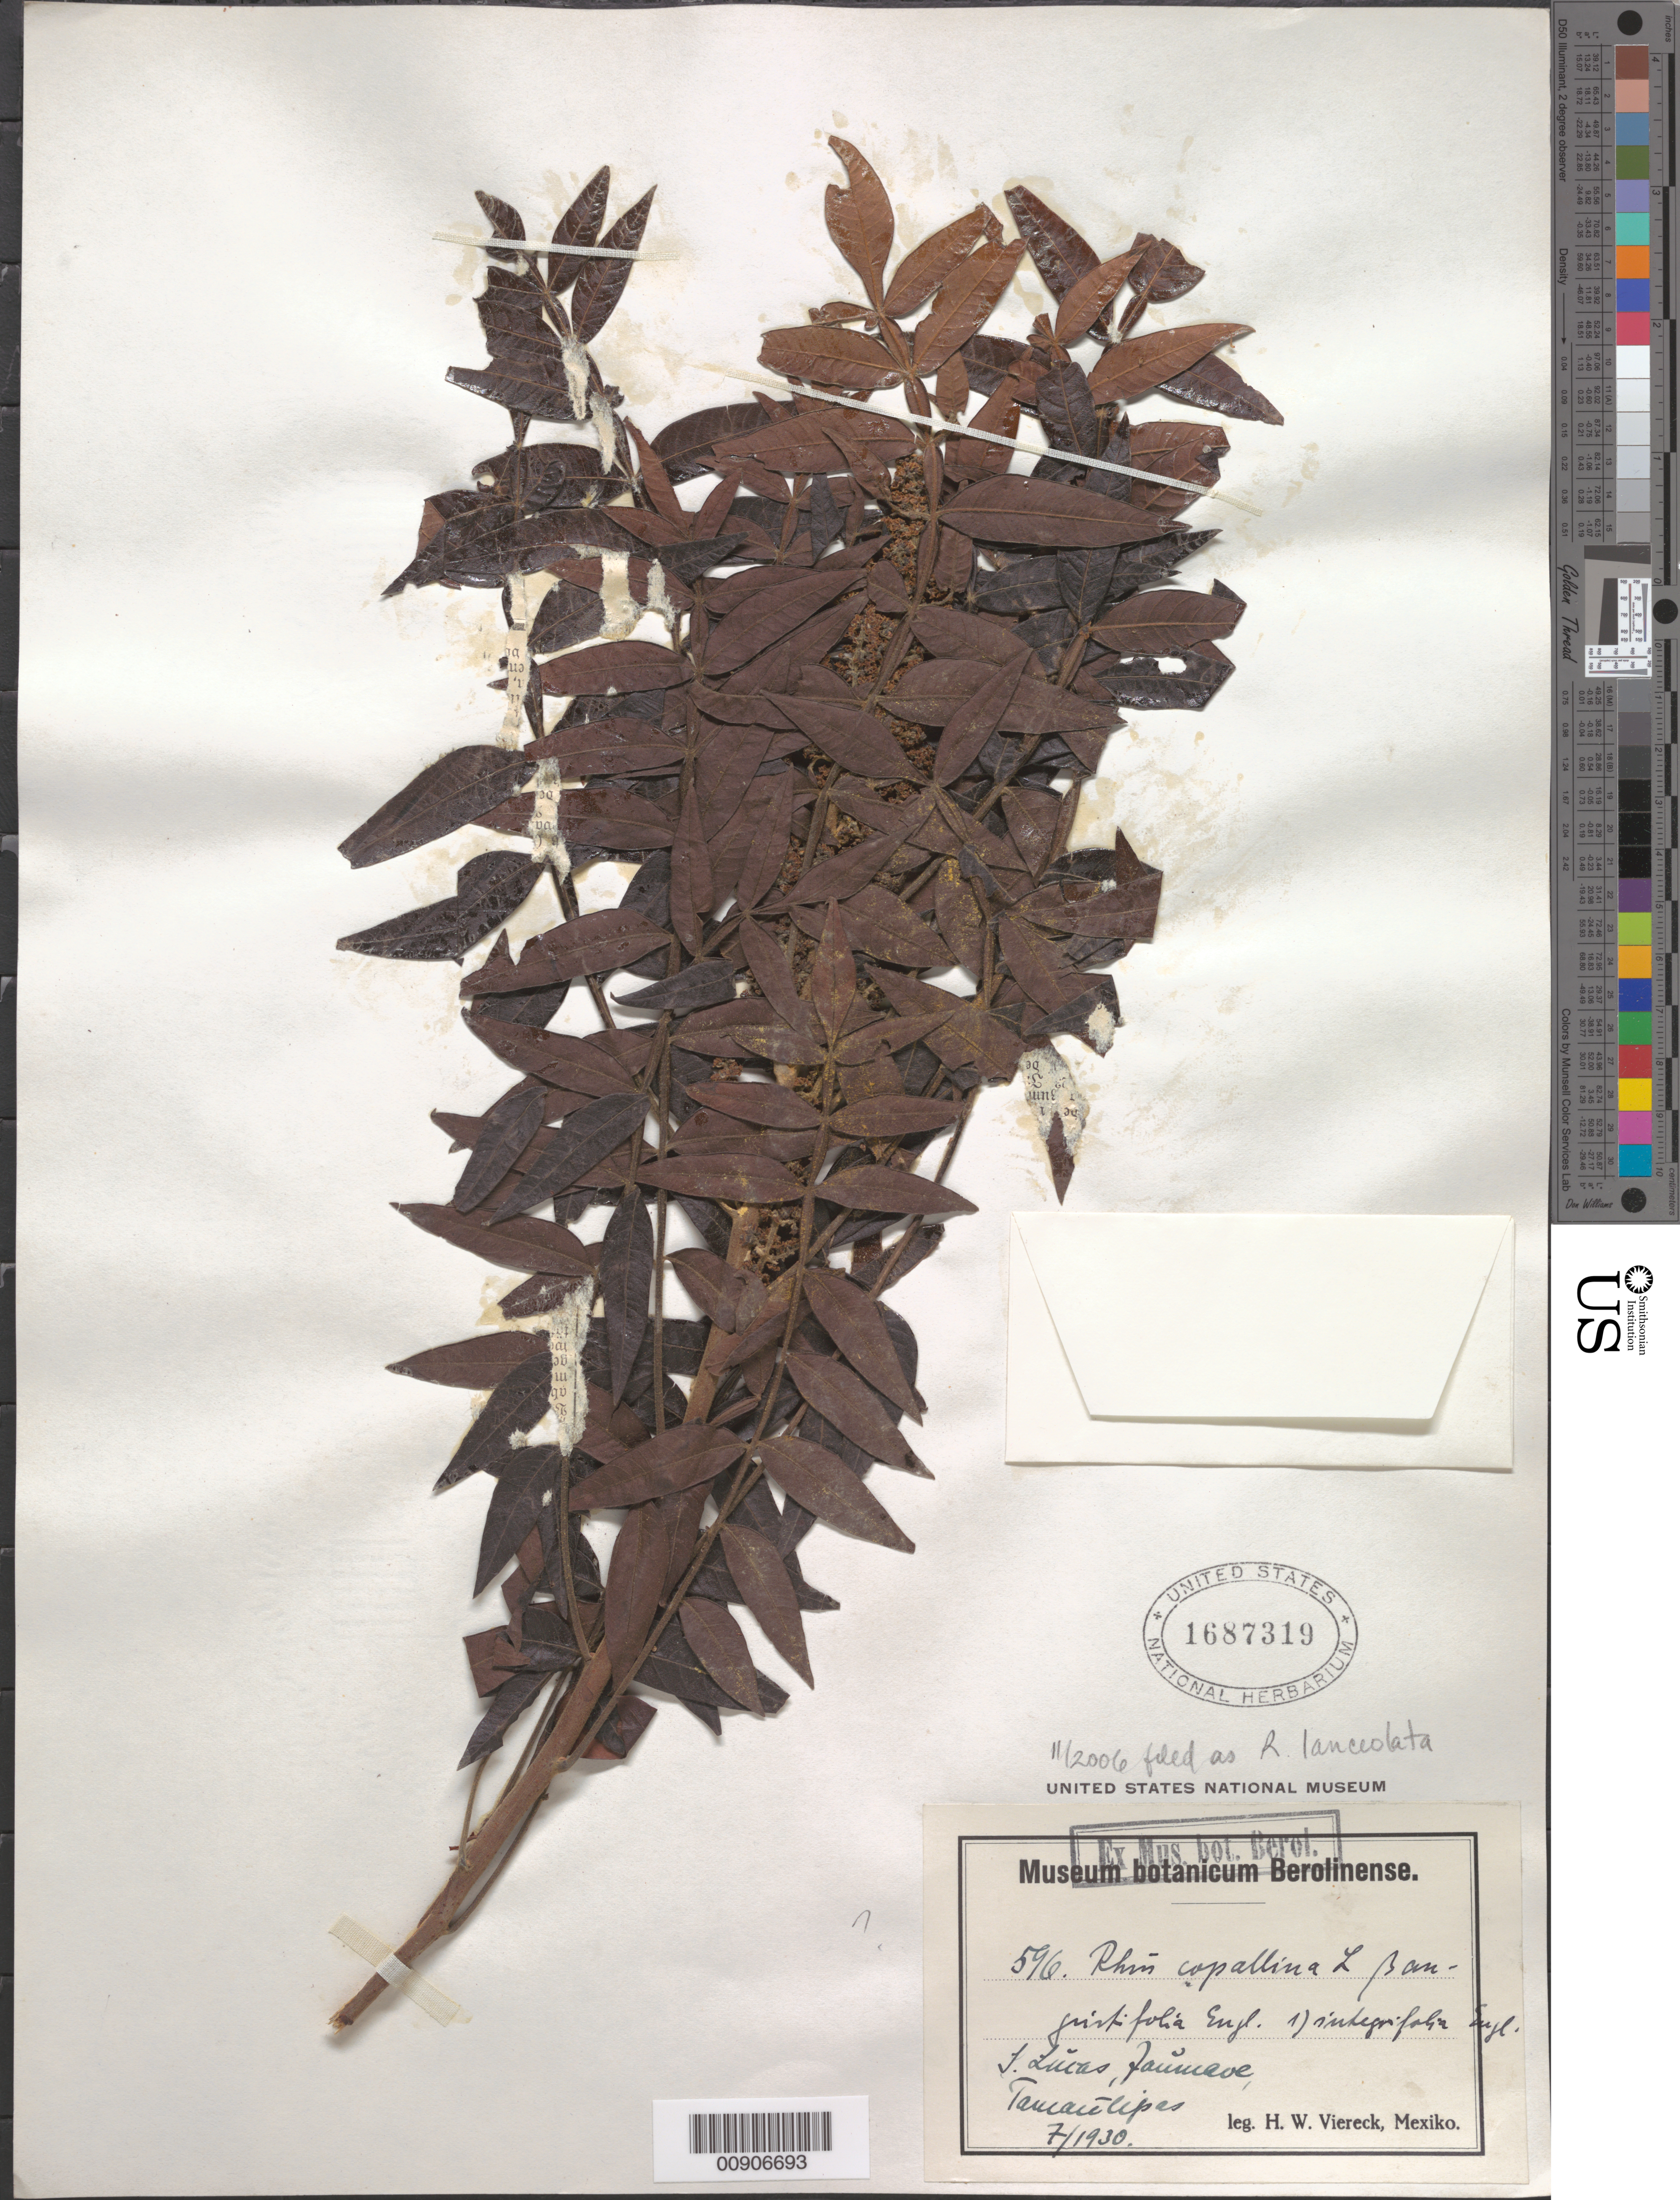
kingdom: Plantae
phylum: Tracheophyta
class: Magnoliopsida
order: Sapindales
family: Anacardiaceae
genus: Rhus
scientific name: Rhus lanceolata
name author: (A. Gray) Britton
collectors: H. W. Viereck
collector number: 596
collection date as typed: Jul 1930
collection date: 1930-07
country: Mexico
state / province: Tamaulipas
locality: Jaumave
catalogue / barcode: US 1687319